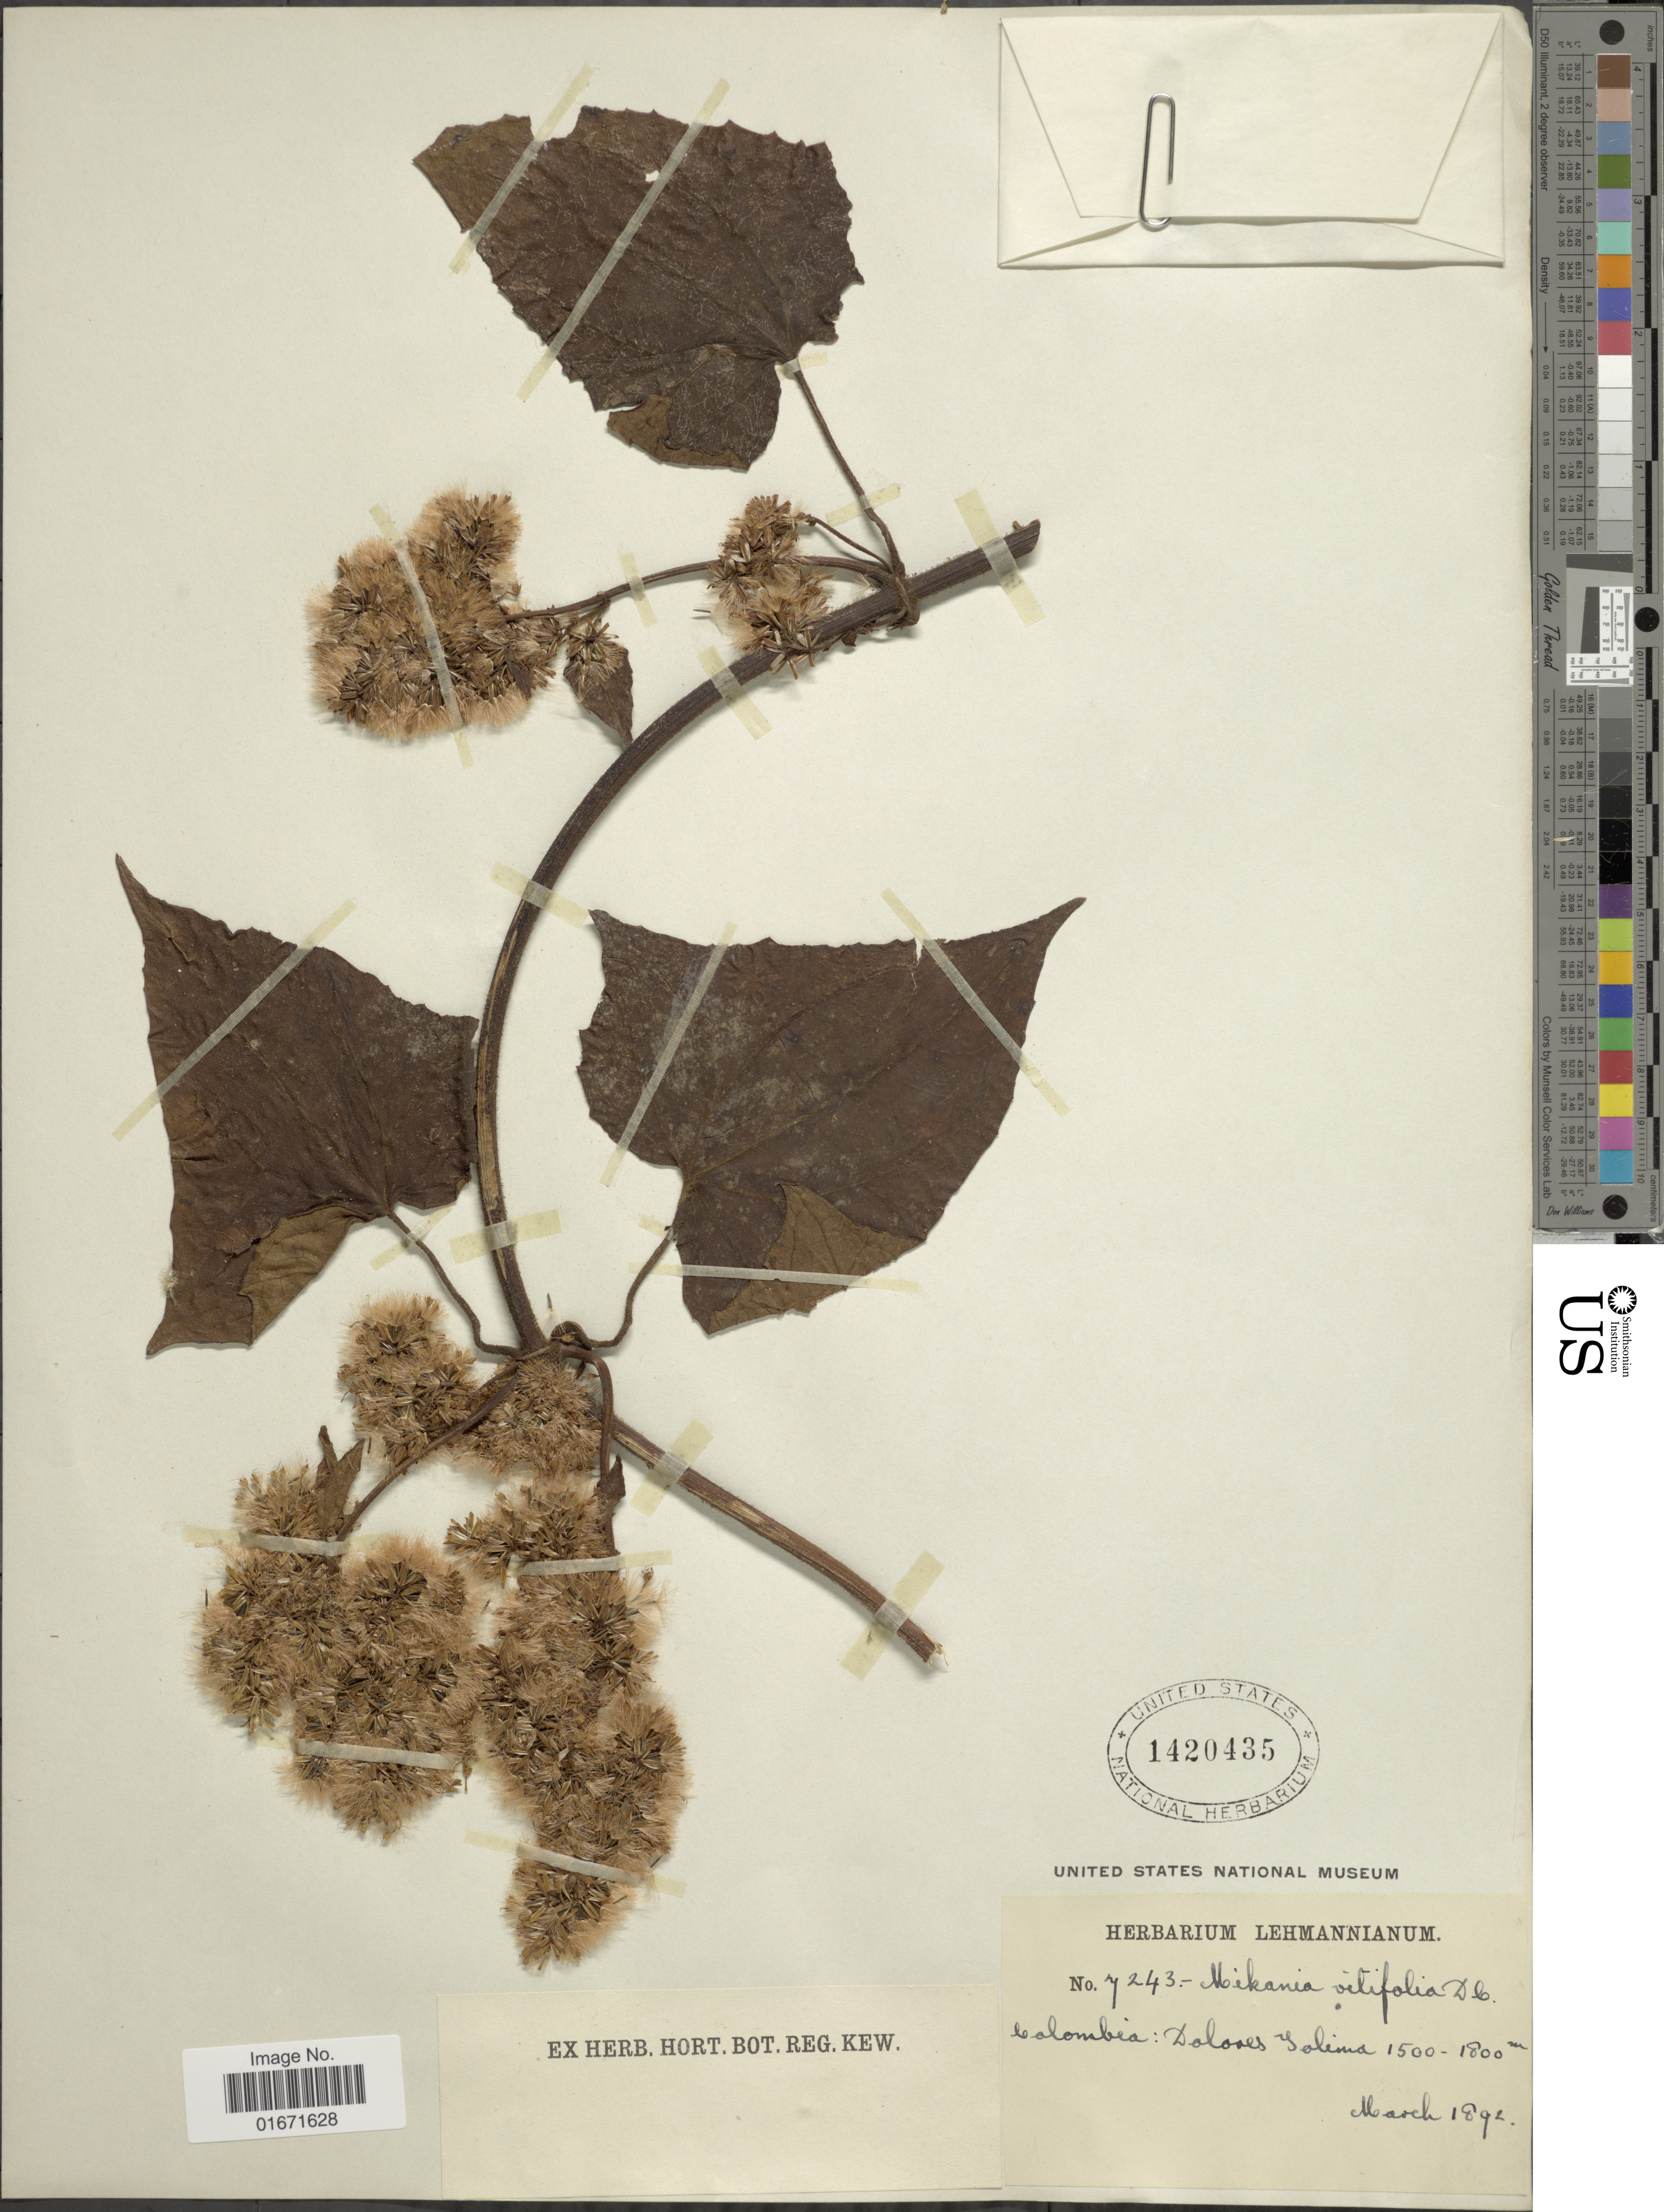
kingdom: Plantae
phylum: Tracheophyta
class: Magnoliopsida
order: Asterales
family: Asteraceae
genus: Mikania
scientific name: Mikania vitifolia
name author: DC.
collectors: ex herb. Lehmannianum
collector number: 7243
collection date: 1892-03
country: Colombia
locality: Colombia: Dolores Tolima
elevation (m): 1500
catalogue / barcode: US 1420435